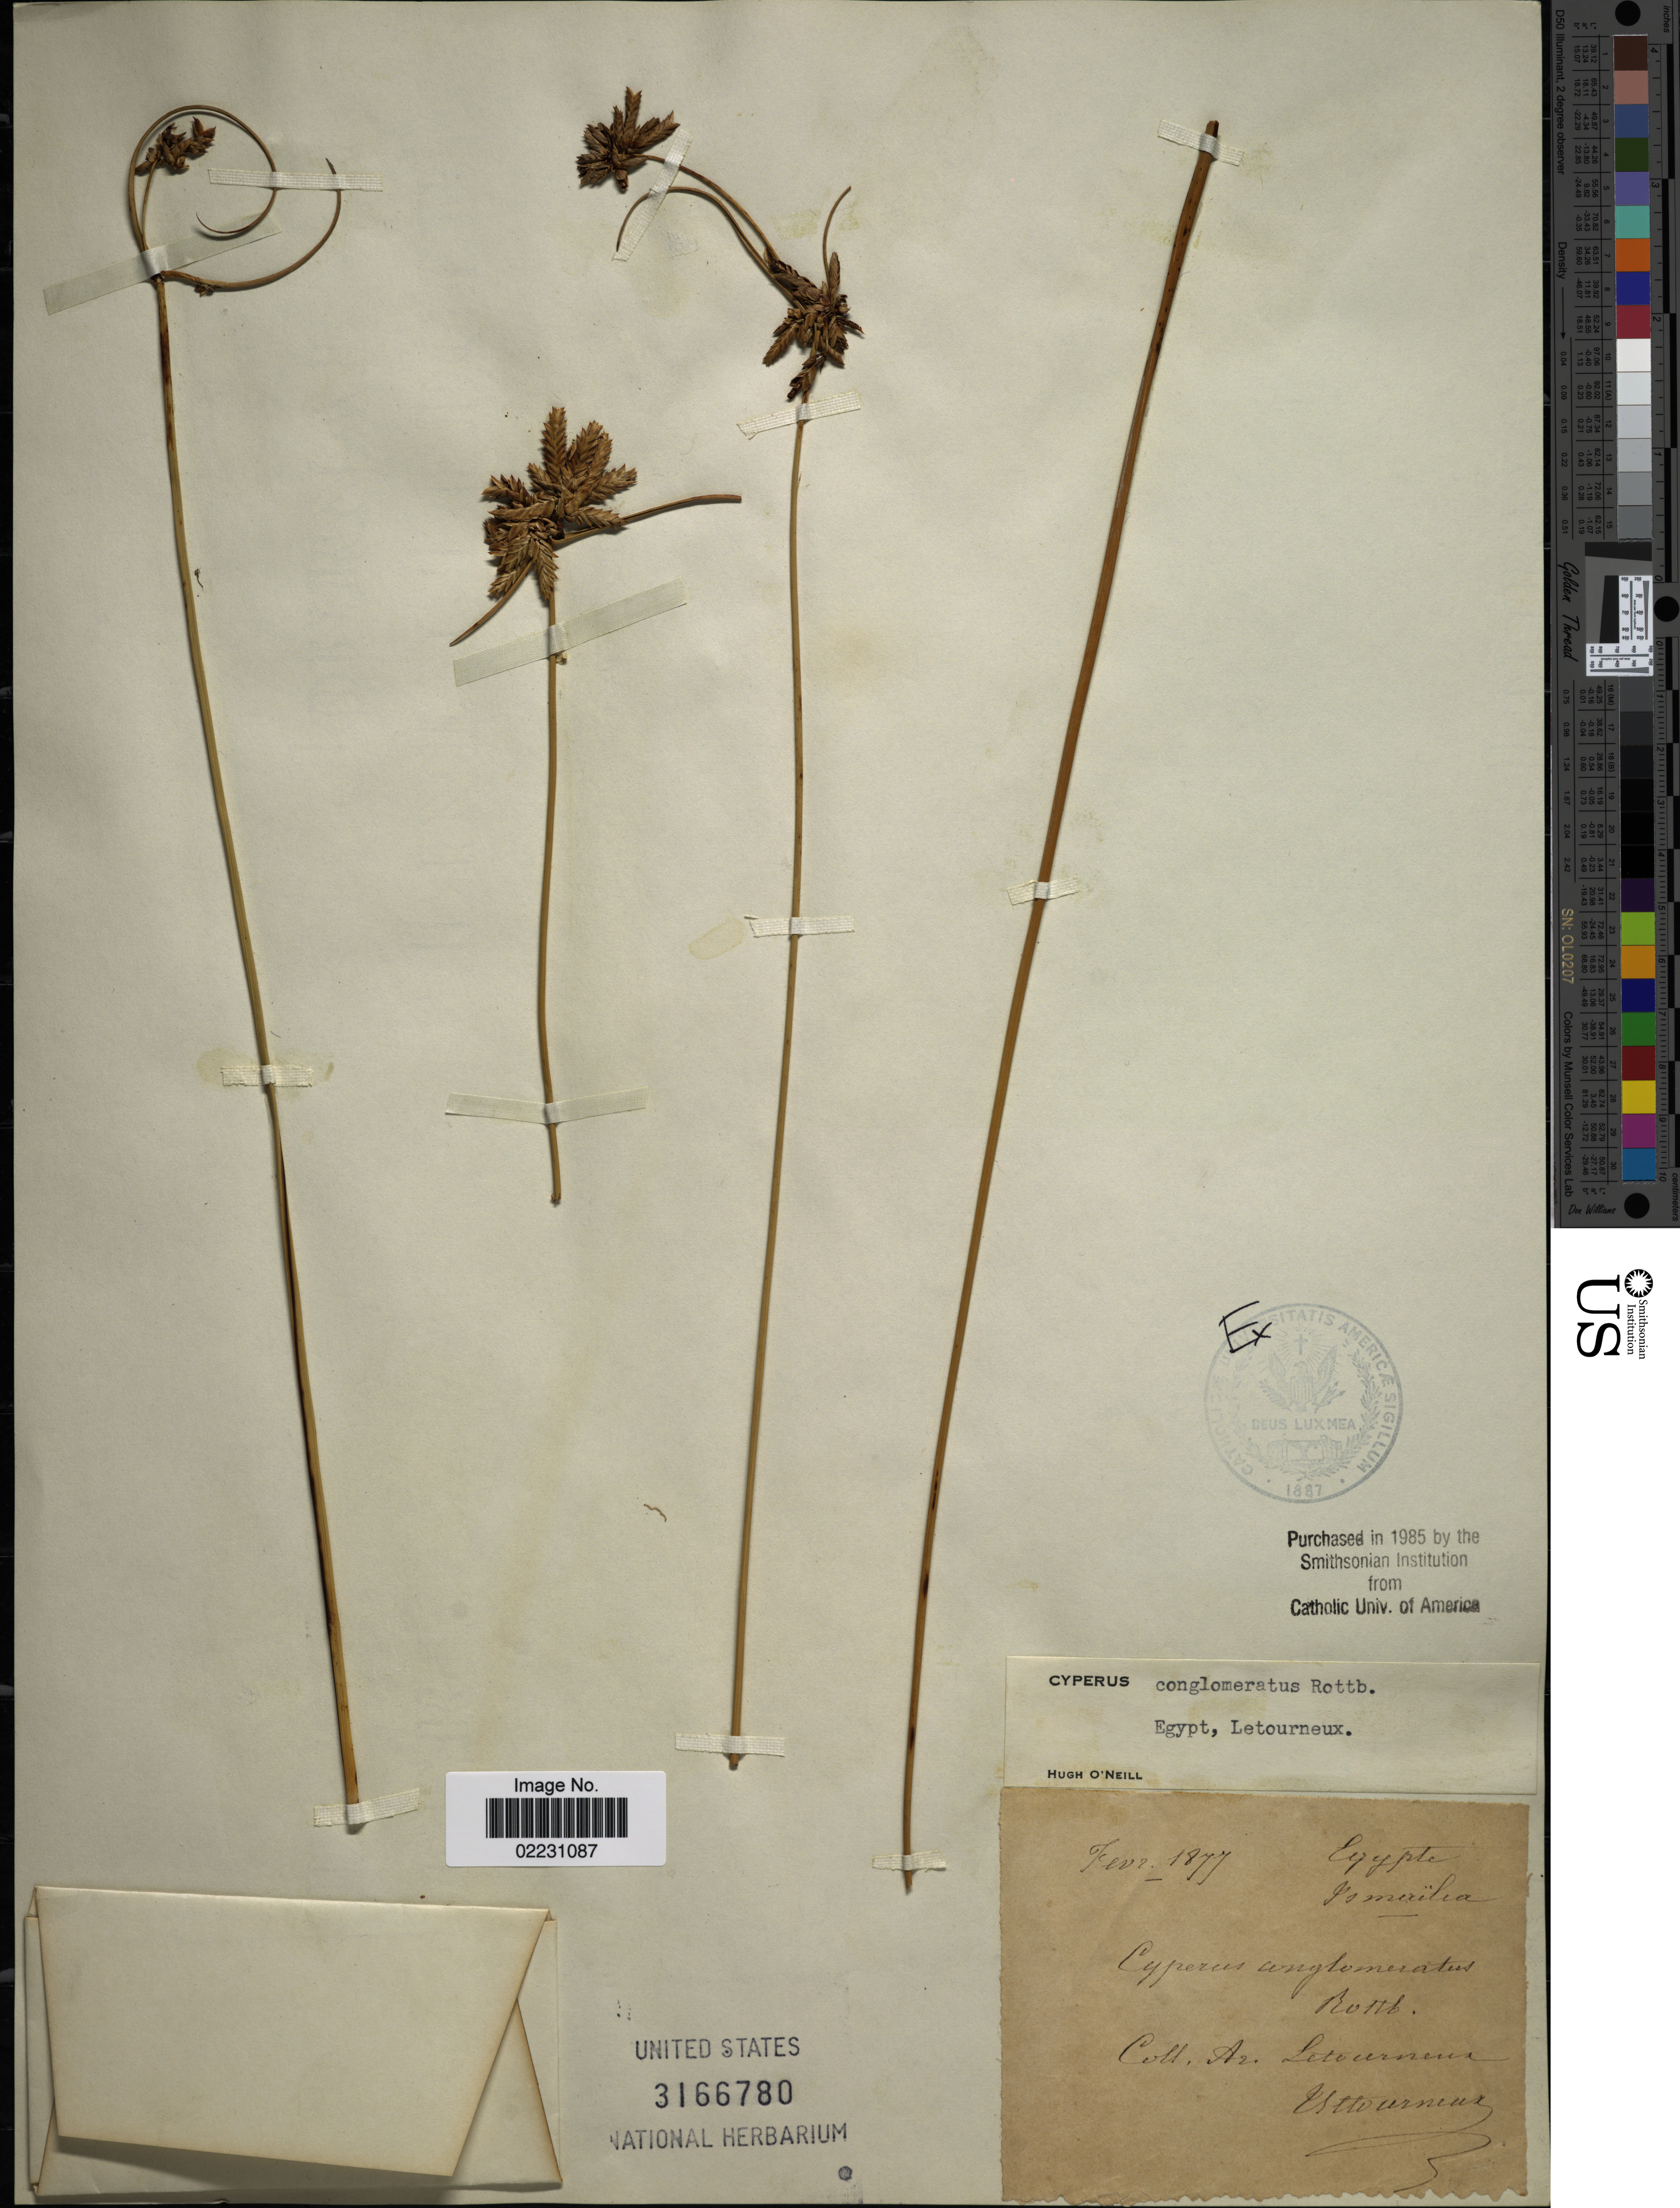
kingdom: Plantae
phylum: Tracheophyta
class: Liliopsida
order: Poales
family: Cyperaceae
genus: Cyperus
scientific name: Cyperus conglomeratus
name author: Rottb.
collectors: A. Letourneux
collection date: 1877-02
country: Egypt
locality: Egypte Ismerilia.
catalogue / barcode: US 3166780